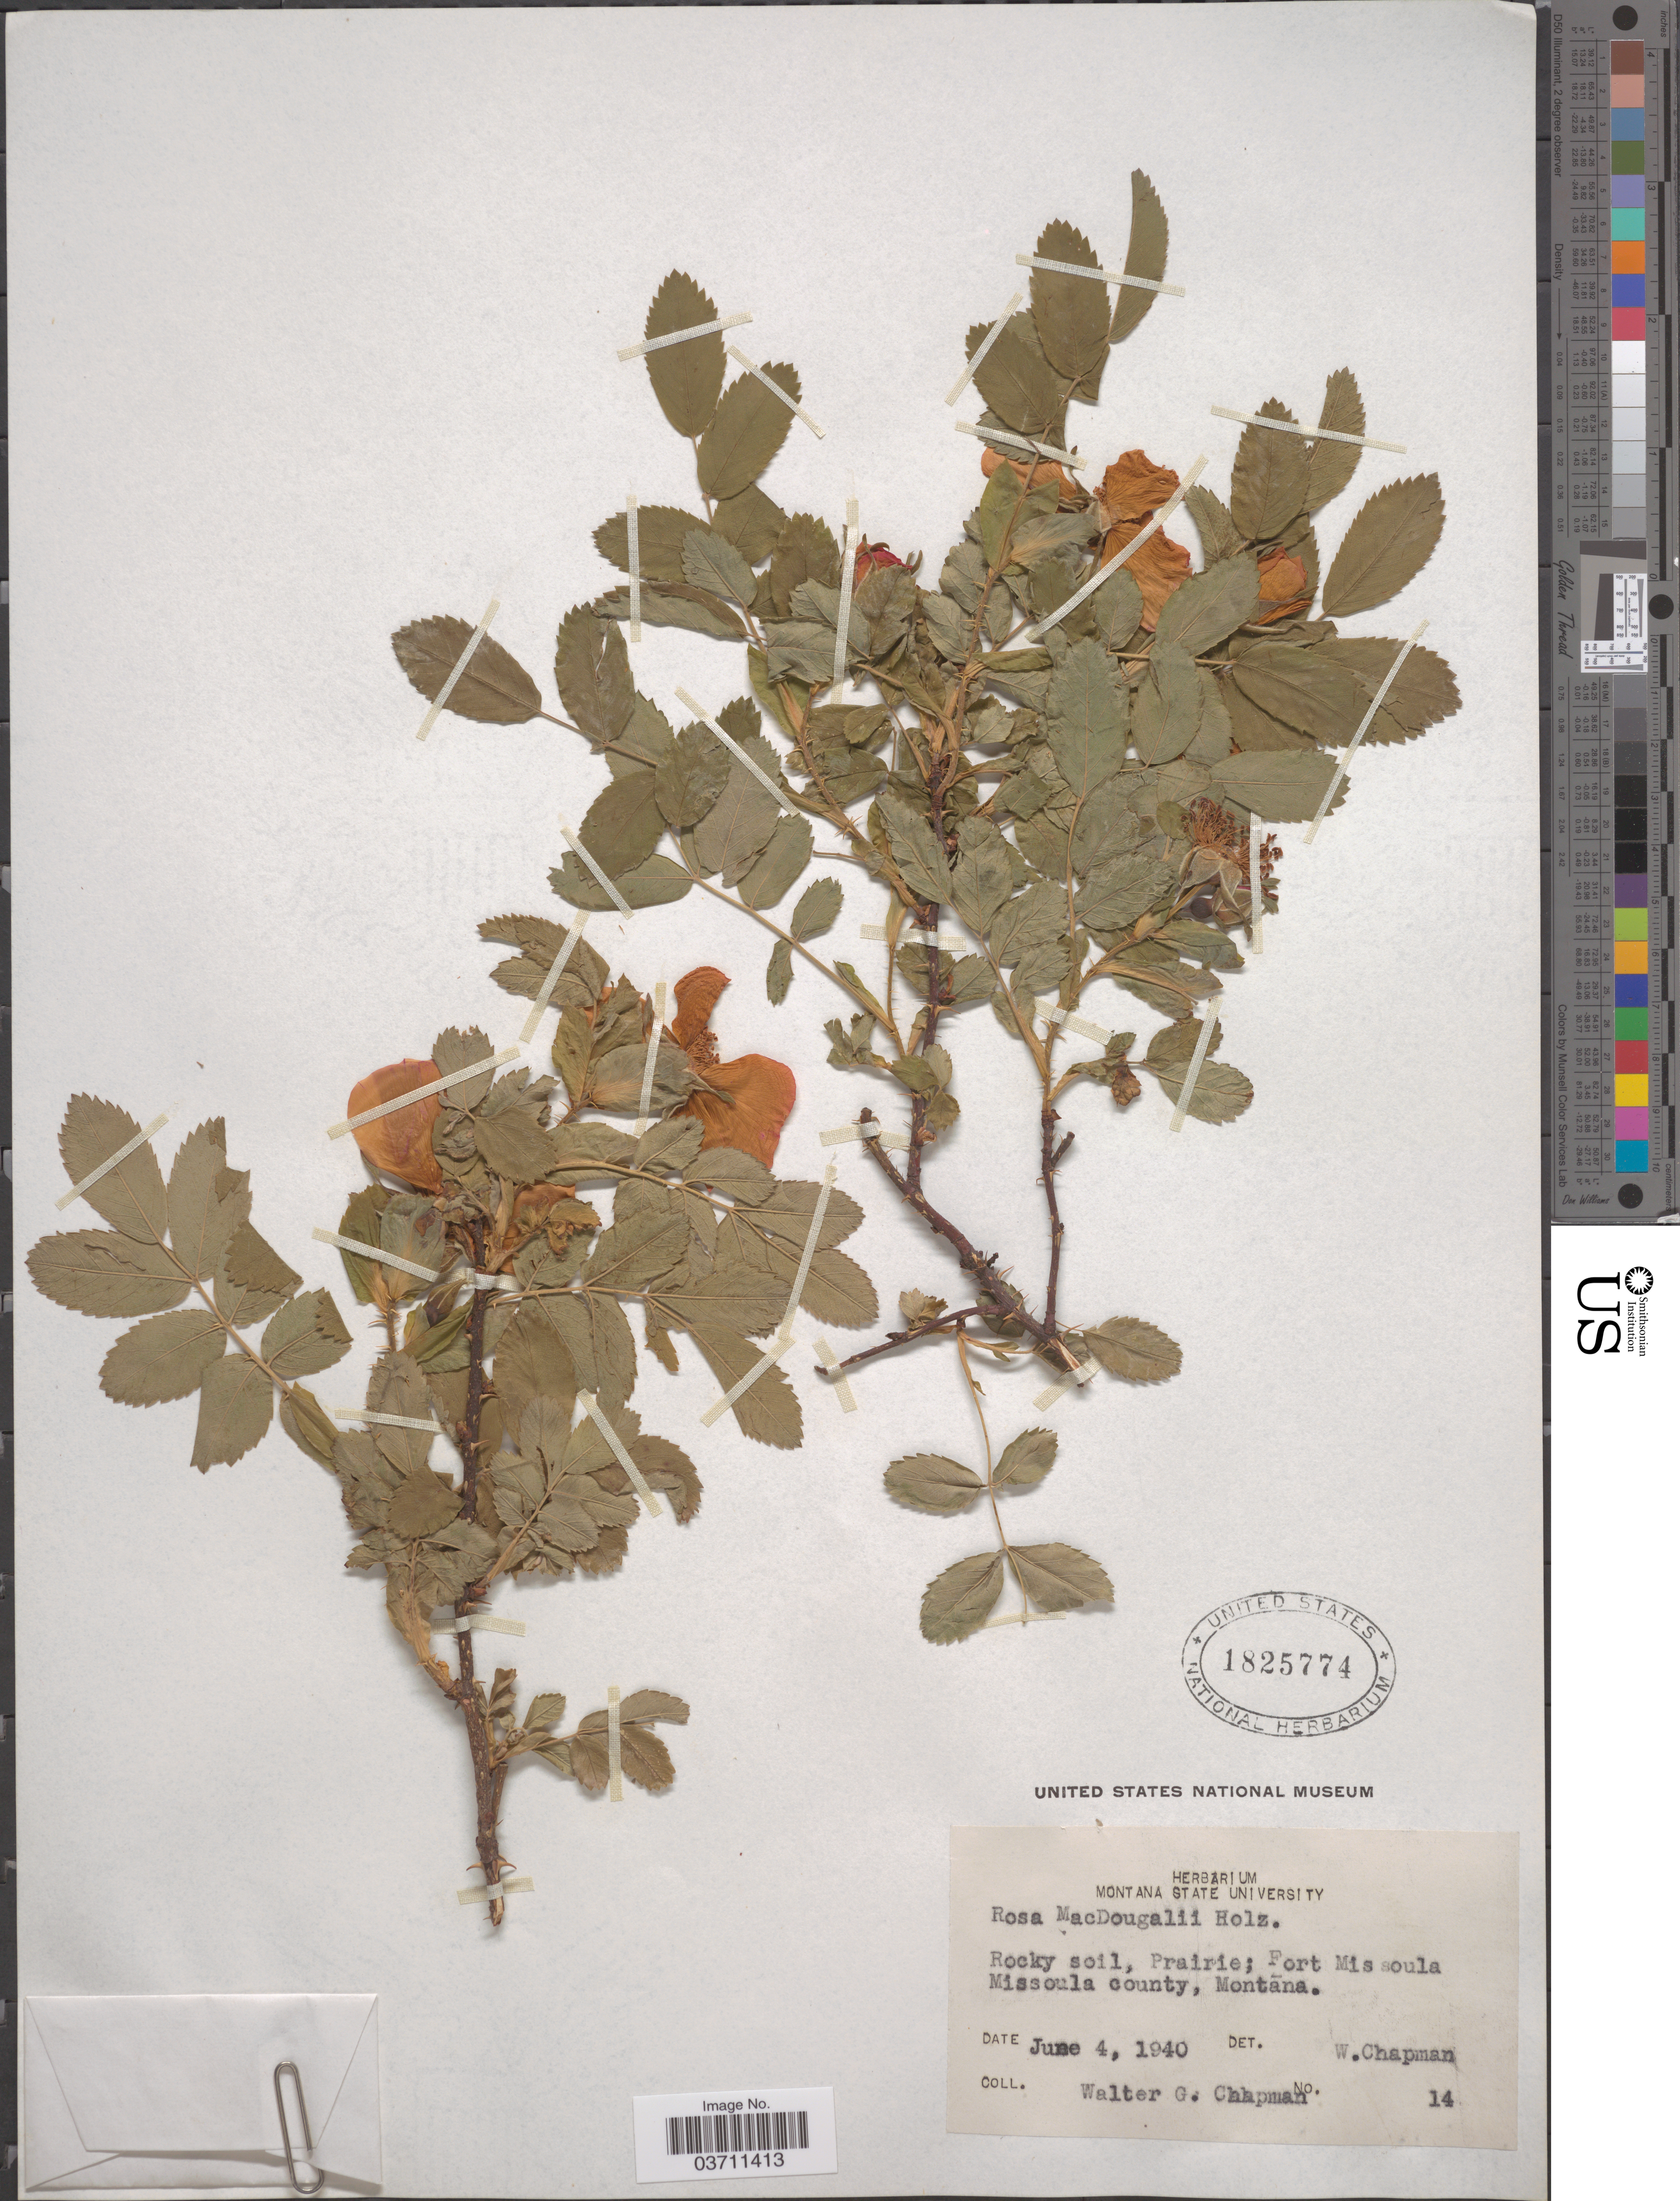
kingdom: Plantae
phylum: Tracheophyta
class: Magnoliopsida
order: Rosales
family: Rosaceae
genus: Rosa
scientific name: Rosa macdougali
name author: Holz.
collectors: W. G. Chapman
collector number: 14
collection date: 1940-06-04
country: United States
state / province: Montana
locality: Fort Missoula, Missoula county.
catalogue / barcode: US 1825774